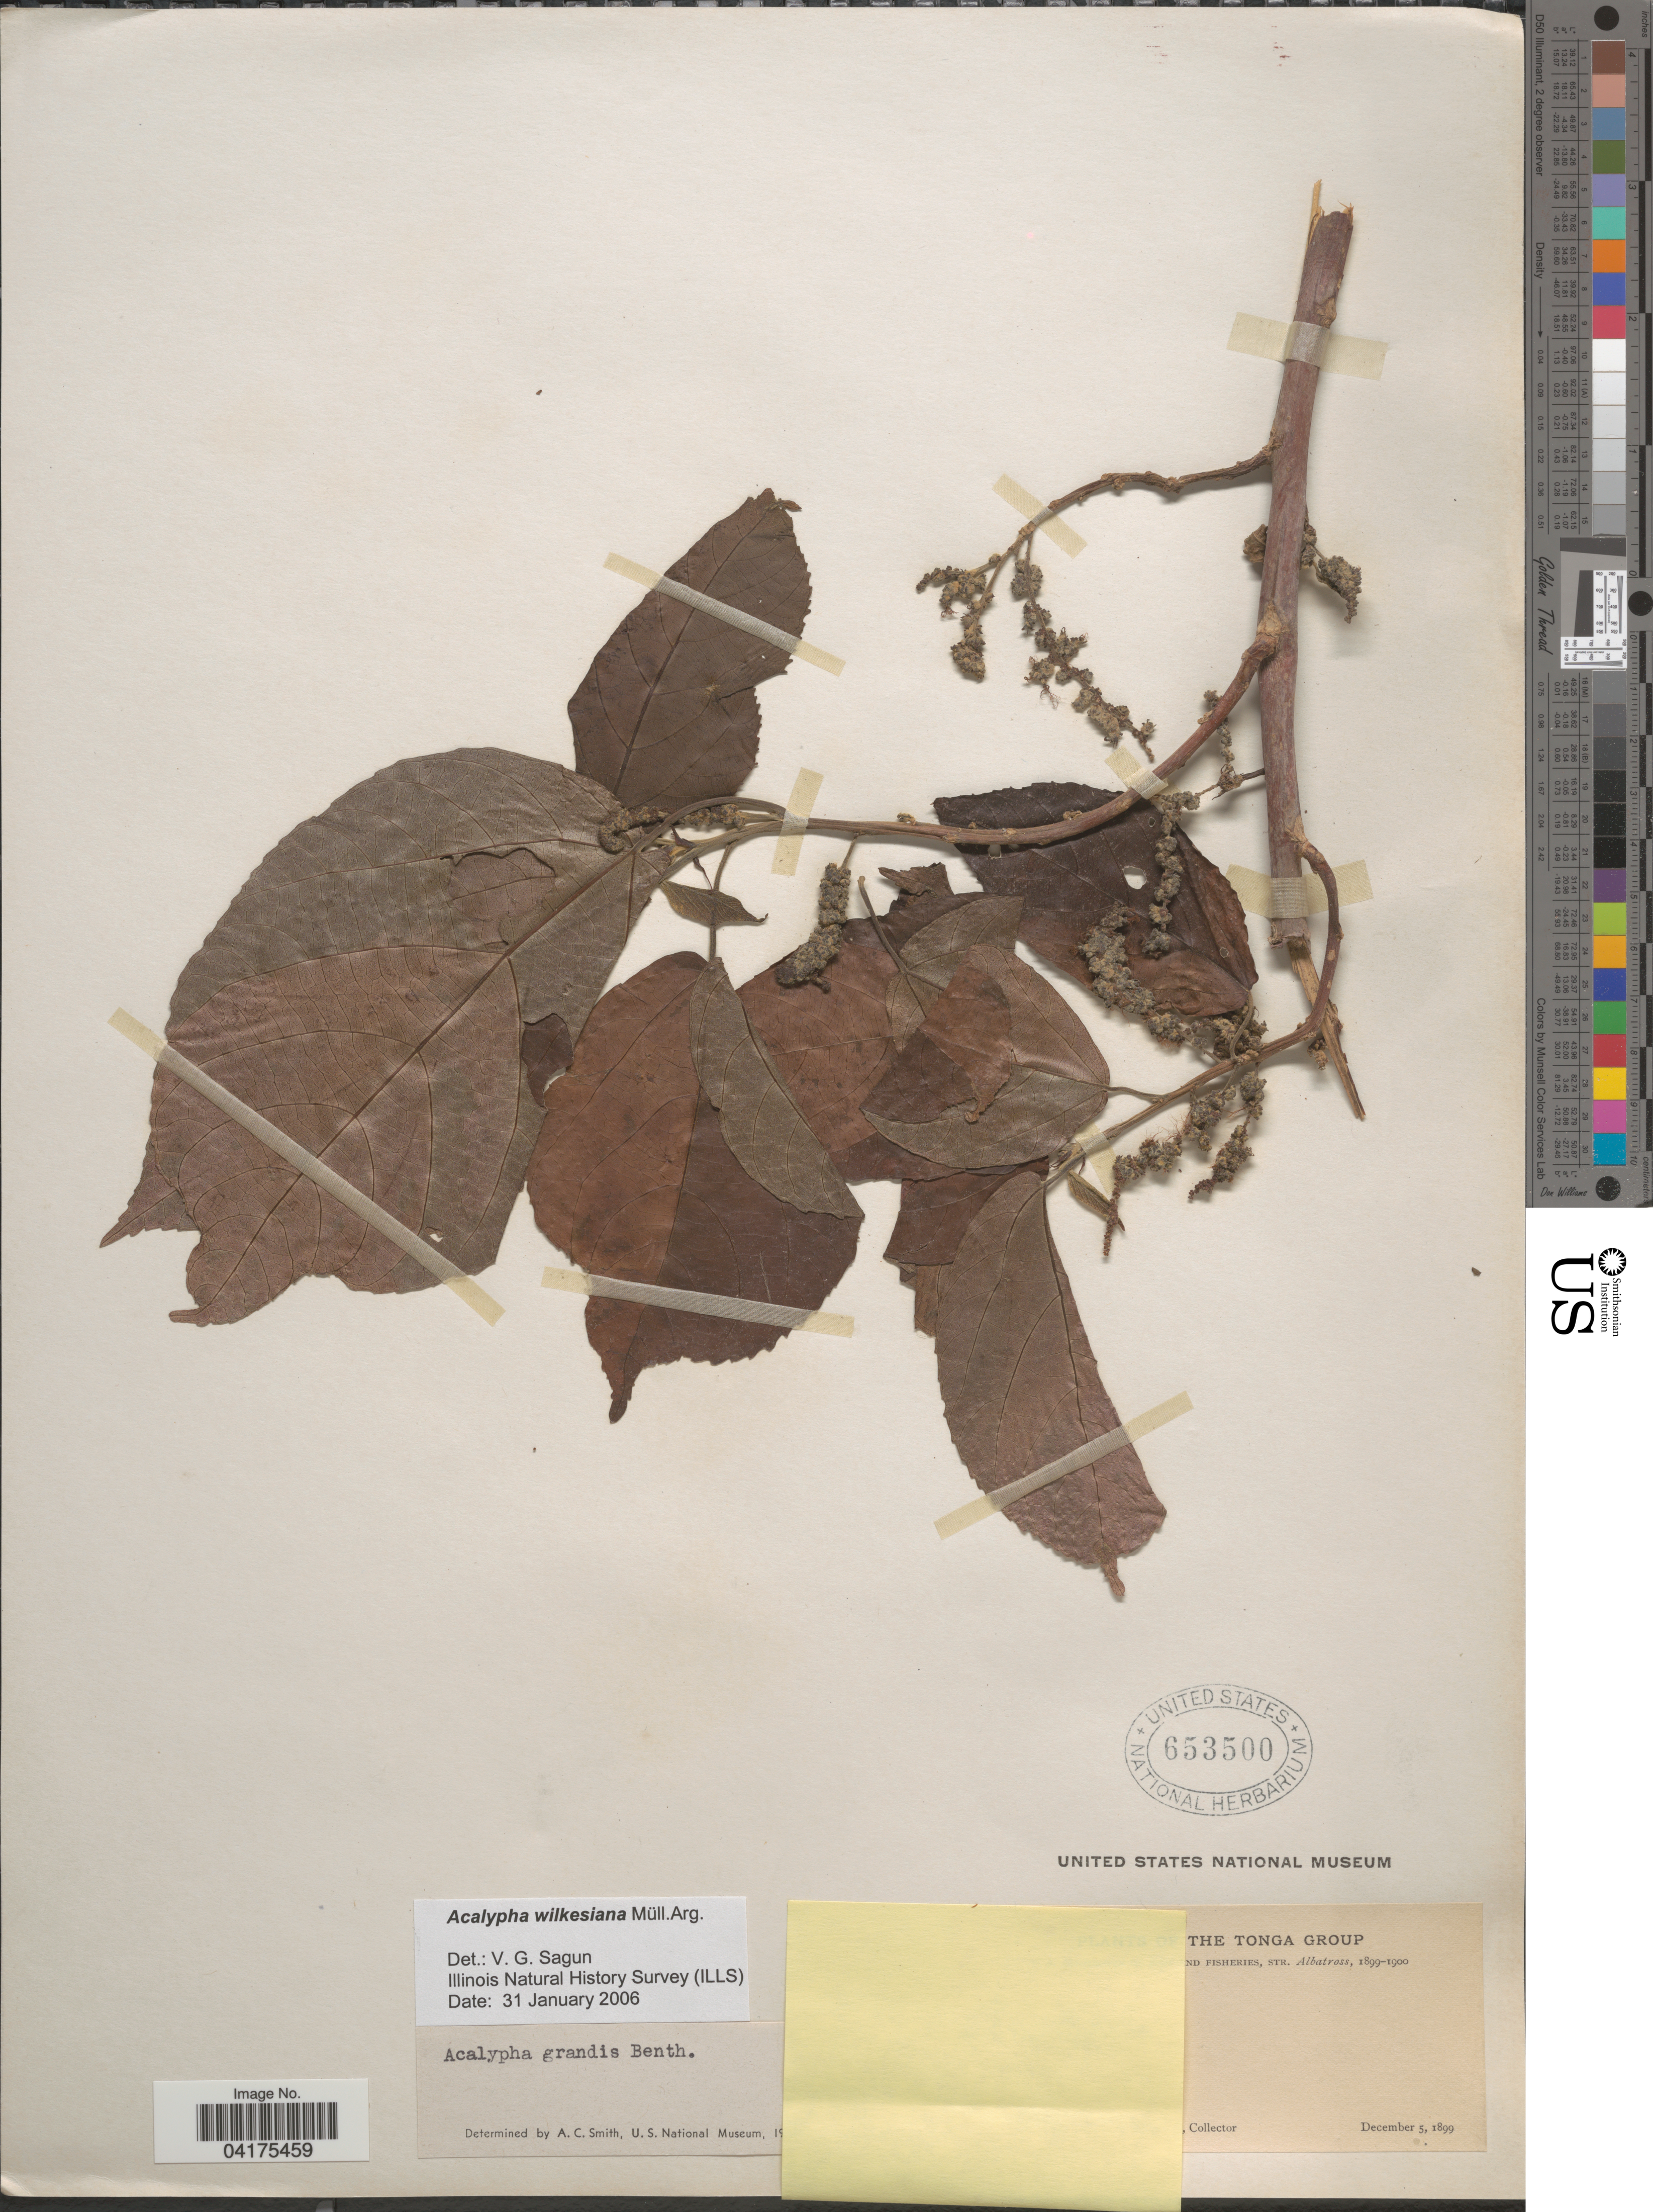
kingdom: Plantae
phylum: Tracheophyta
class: Magnoliopsida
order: Malpighiales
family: Euphorbiaceae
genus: Acalypha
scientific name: Acalypha wilkesiana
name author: Müll. Arg. in DC.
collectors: H. F. Moore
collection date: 1899-12-05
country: Tonga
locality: The Tonga Group.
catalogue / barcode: US 653500